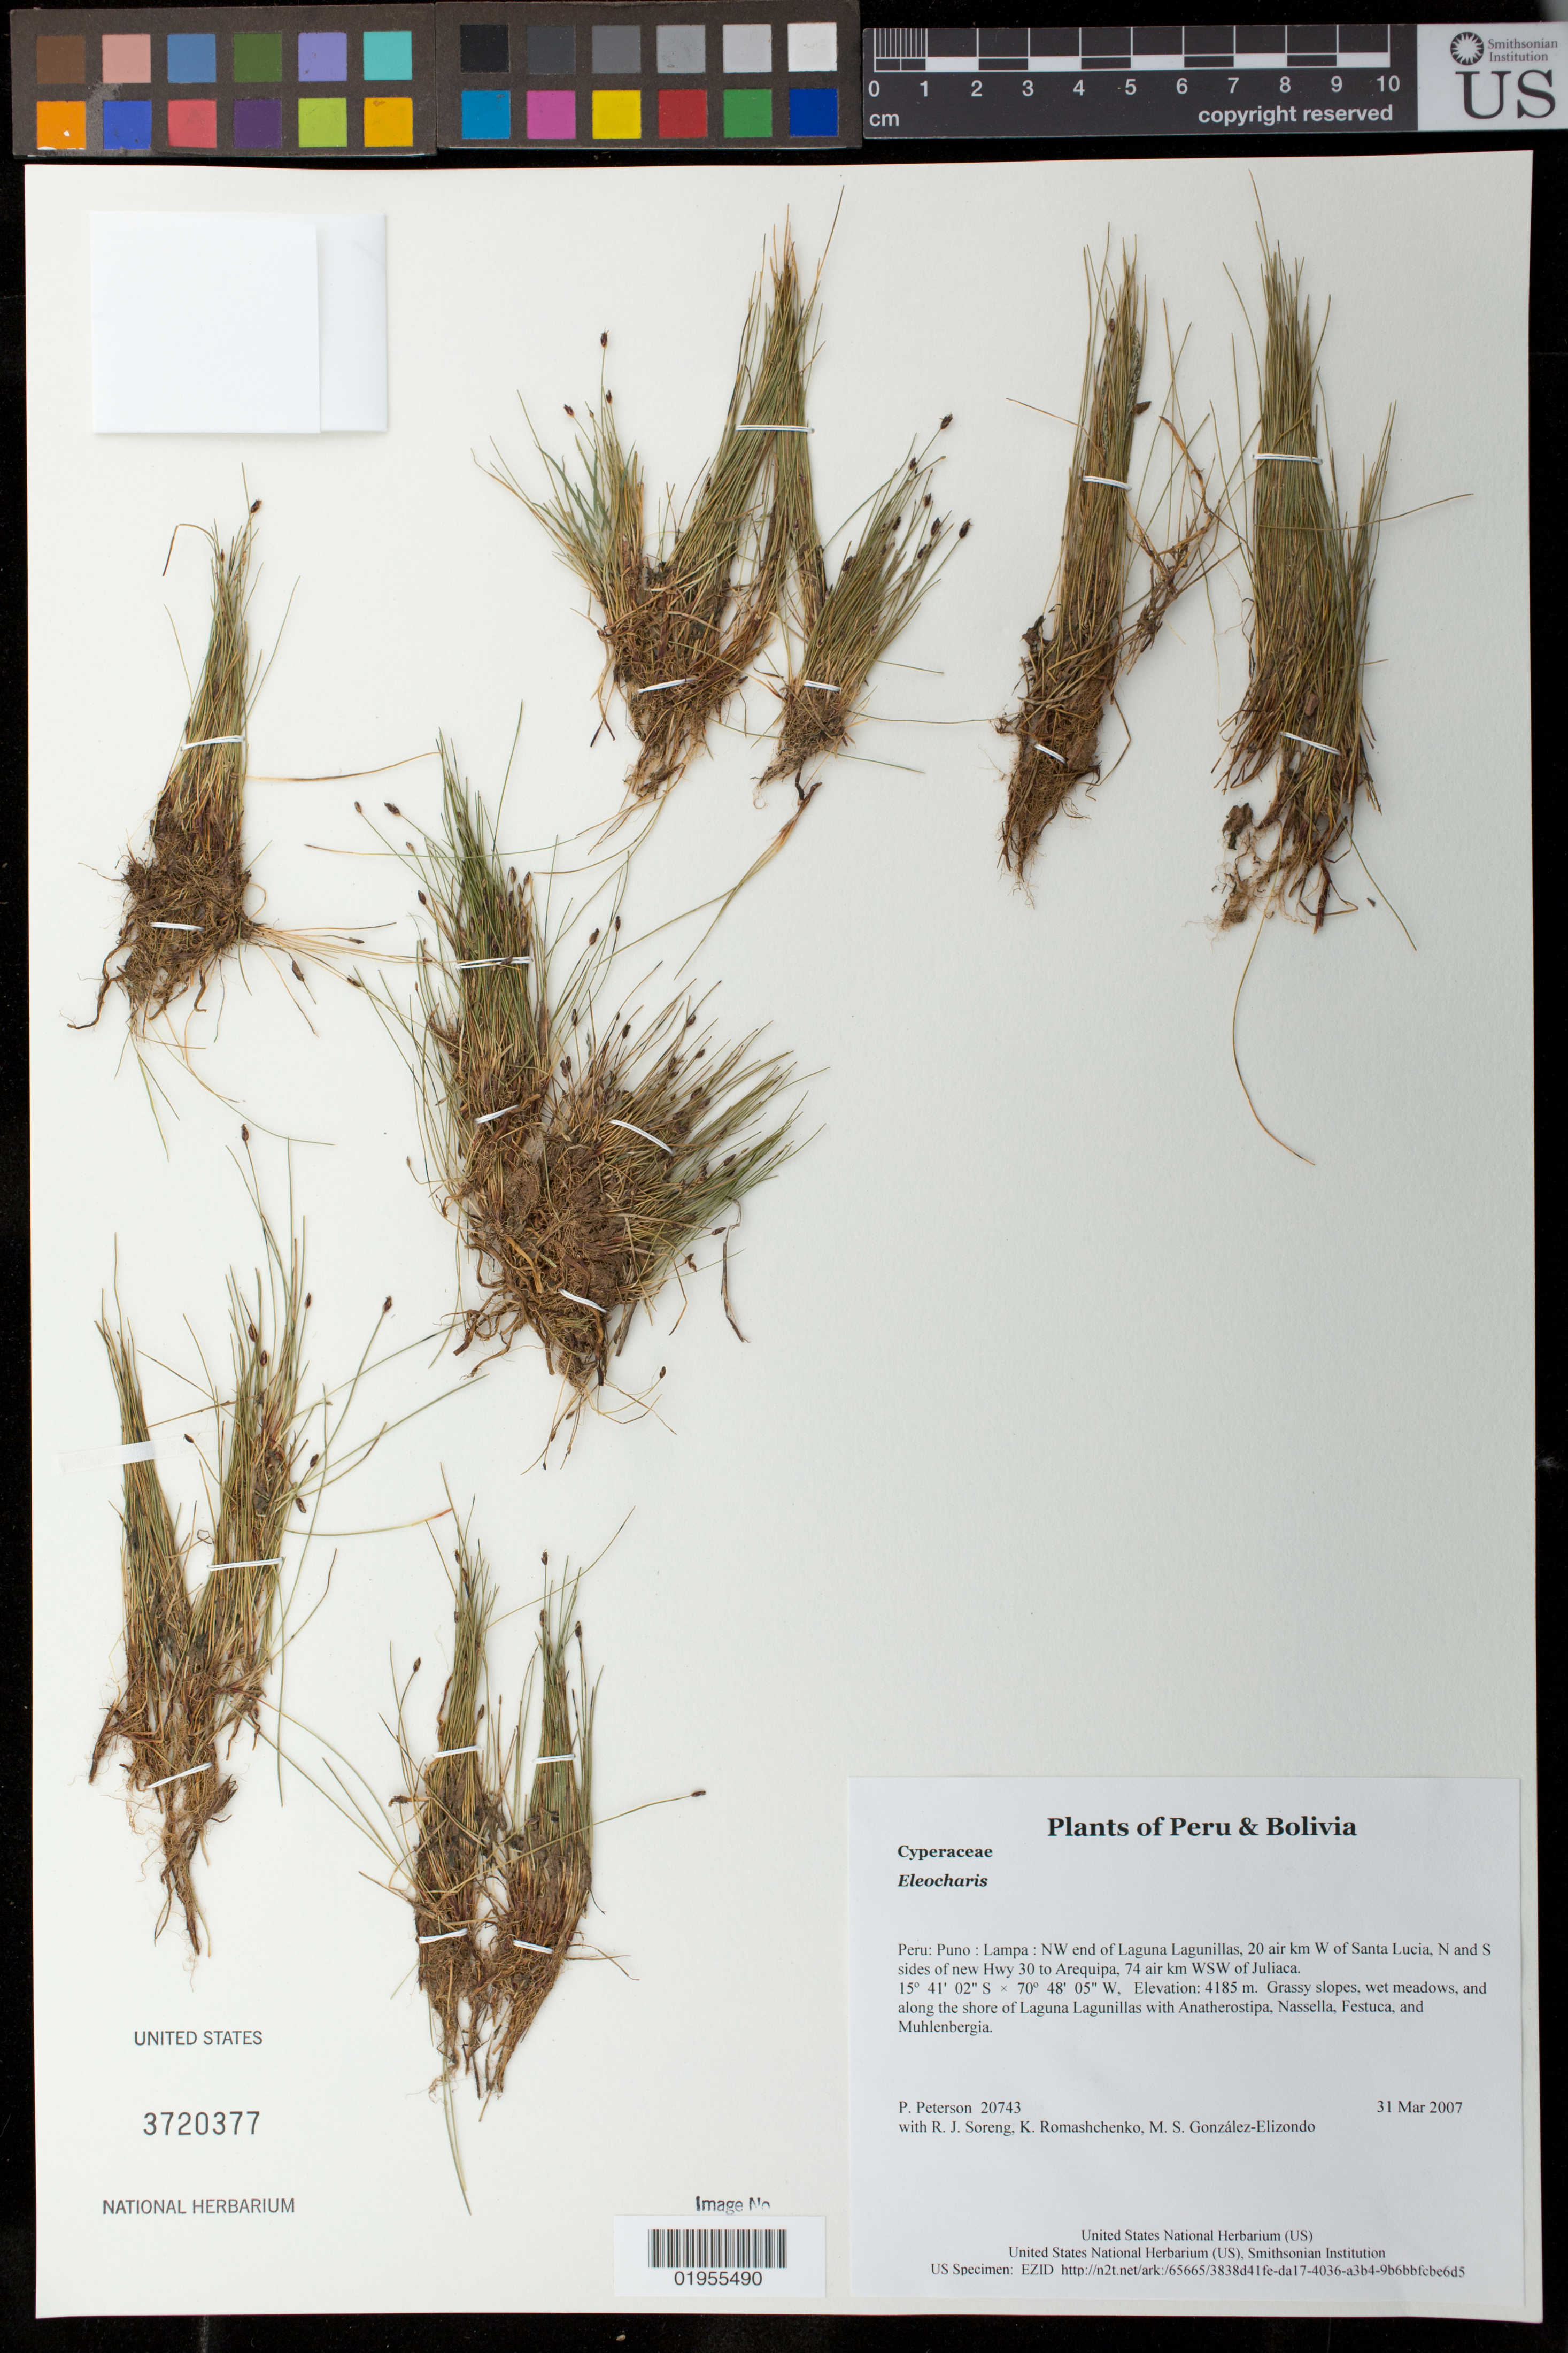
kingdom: Plantae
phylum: Tracheophyta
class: Liliopsida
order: Poales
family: Cyperaceae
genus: Eleocharis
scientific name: Eleocharis sp.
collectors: P. M. Peterson, R. J. Soreng, K. Romashchenko & M. S. González-Elizondo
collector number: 20743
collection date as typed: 31 Mar 2007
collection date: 2007-03-31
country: Peru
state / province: Puno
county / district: Lampa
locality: NW end of Laguna Lagunillas, 20 air km W of Santa Lucia, N and S sides of new Hwy 30 to Arequipa, 74 air km WSW of Juliaca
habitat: Grassy slopes, wet meadows, and along the shore of Laguna Lagunillas with Anatherostipa, Nassella, Festuca, and Muhlenbergia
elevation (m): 4185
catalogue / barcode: US 3720377